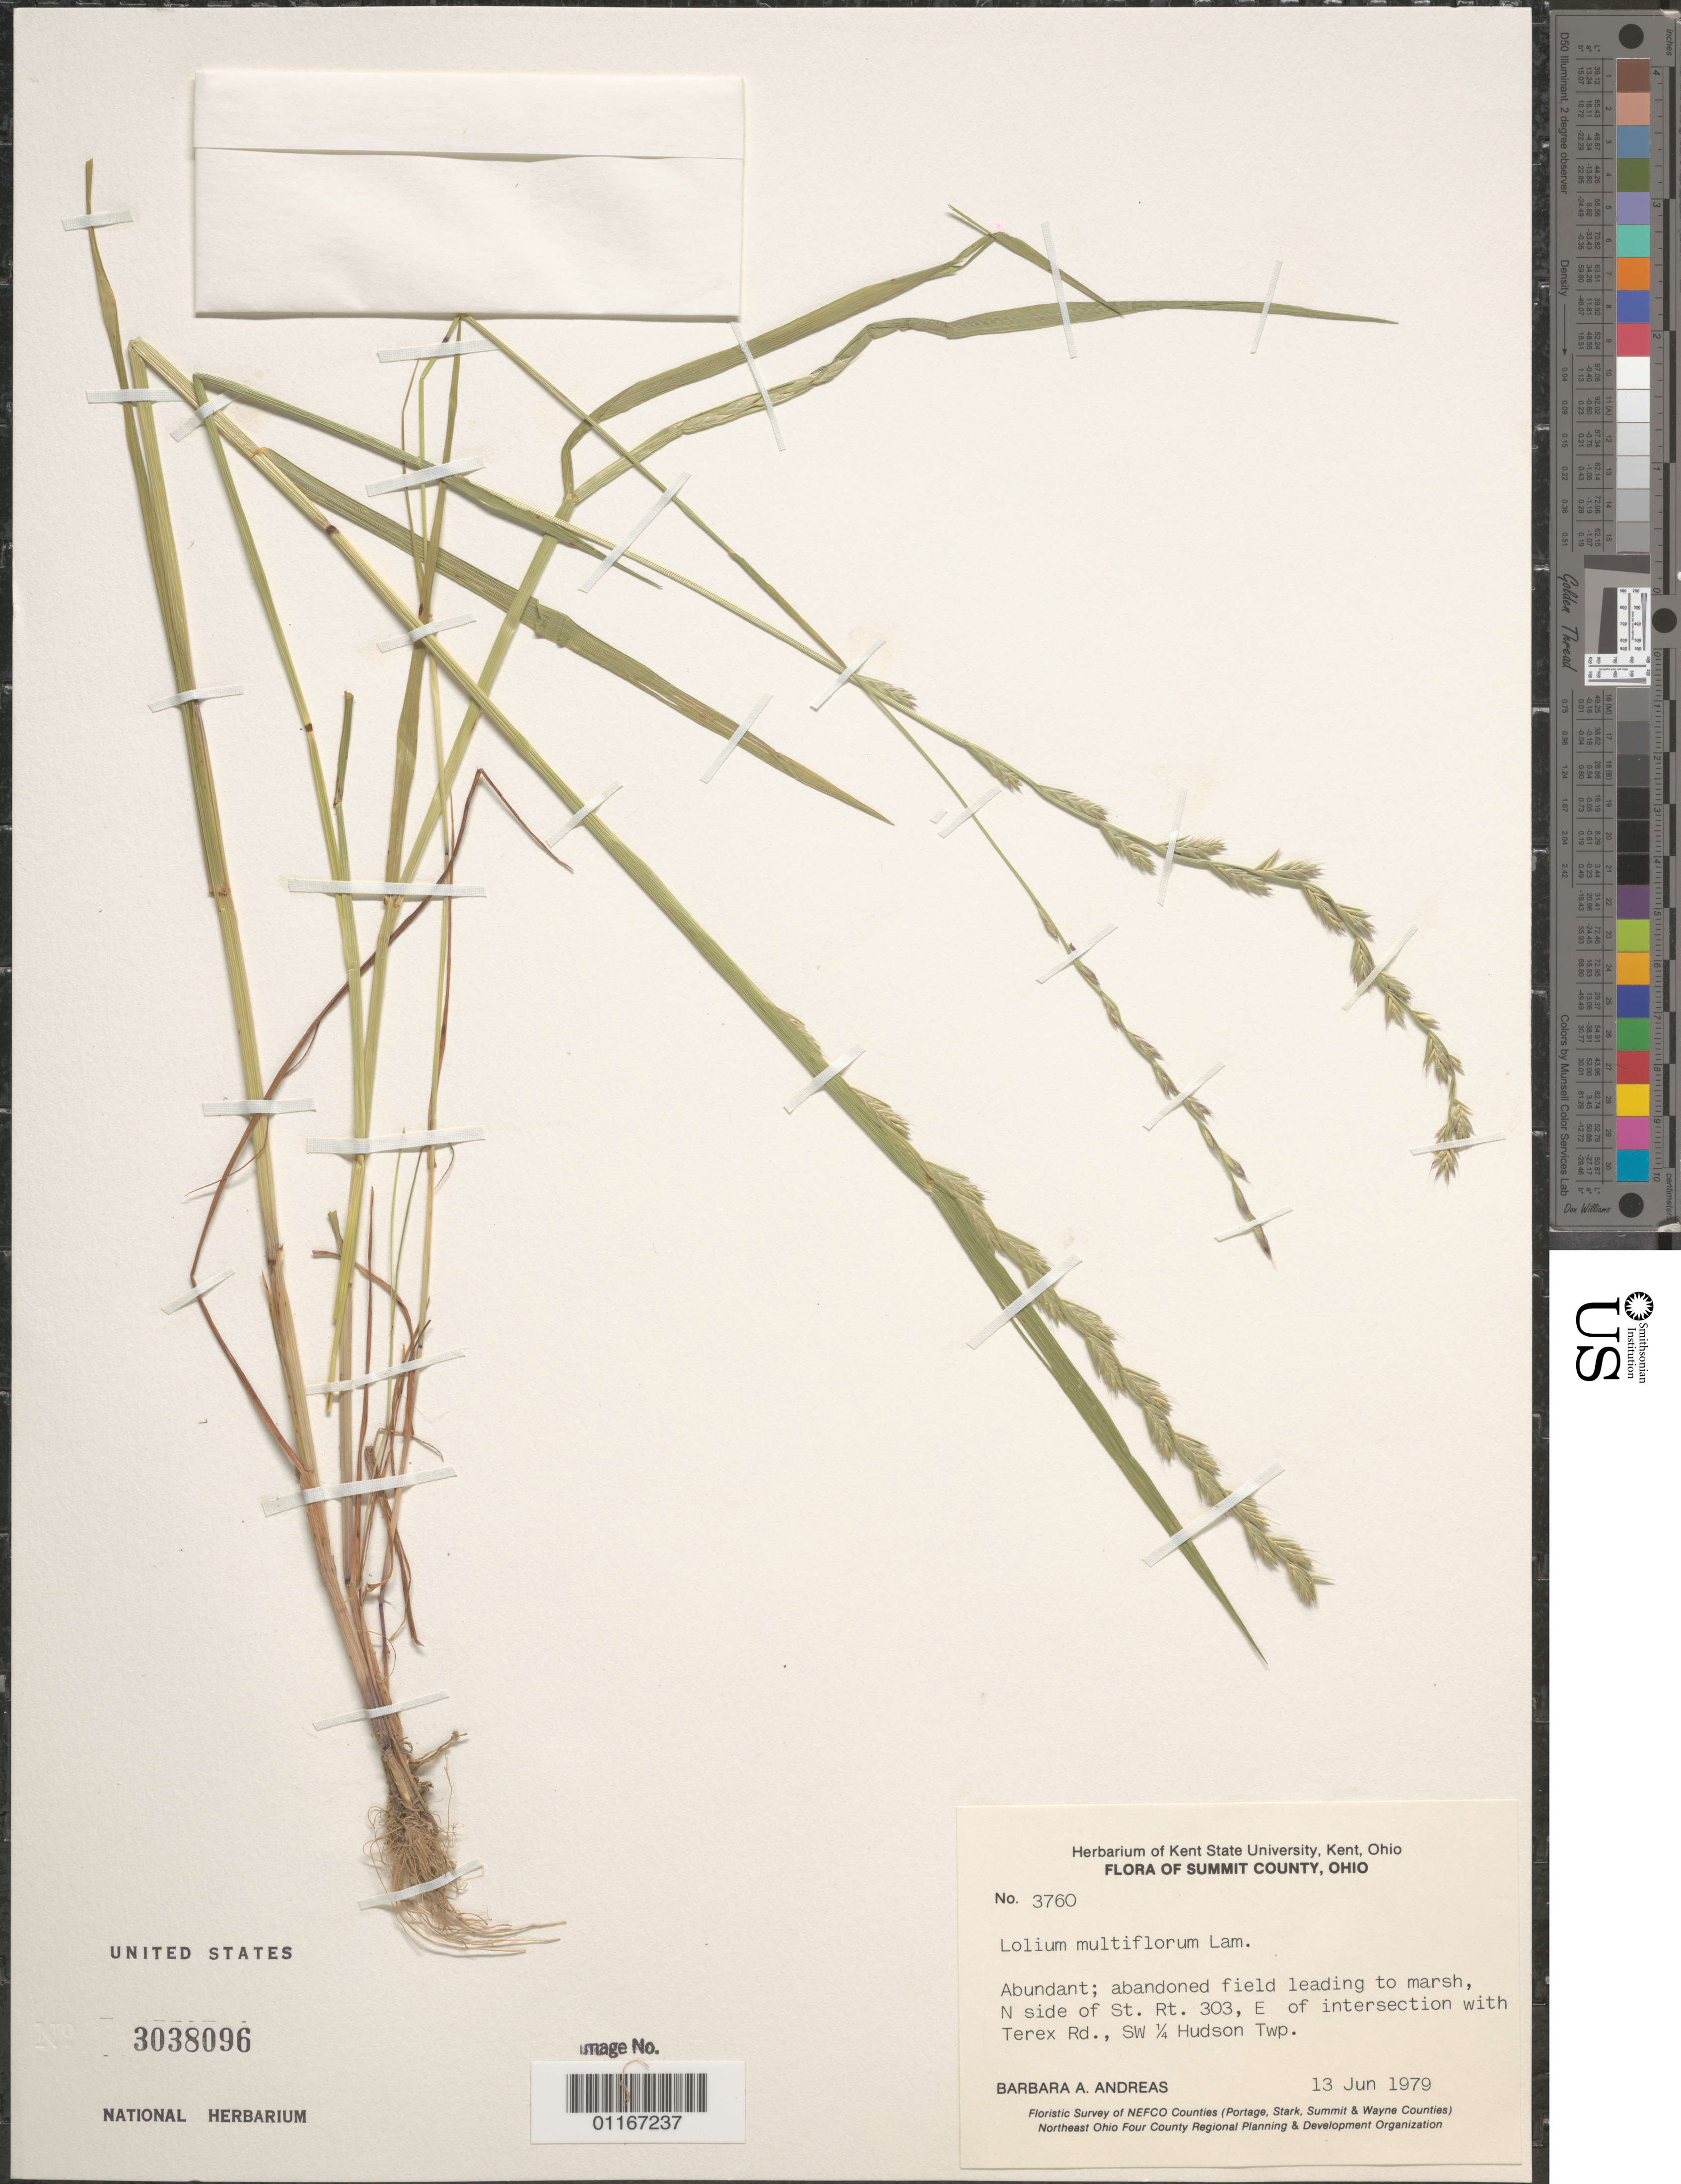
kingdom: Plantae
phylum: Tracheophyta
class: Liliopsida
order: Poales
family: Poaceae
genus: Lolium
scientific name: Lolium multiflorum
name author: Lam.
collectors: B. A. Andreas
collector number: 3760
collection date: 1979-06-13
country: United States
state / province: Ohio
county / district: Summit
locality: North side of State Route 303, east of intersection with Terex Road, SW 0.25 Hudson Township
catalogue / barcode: US 3038096